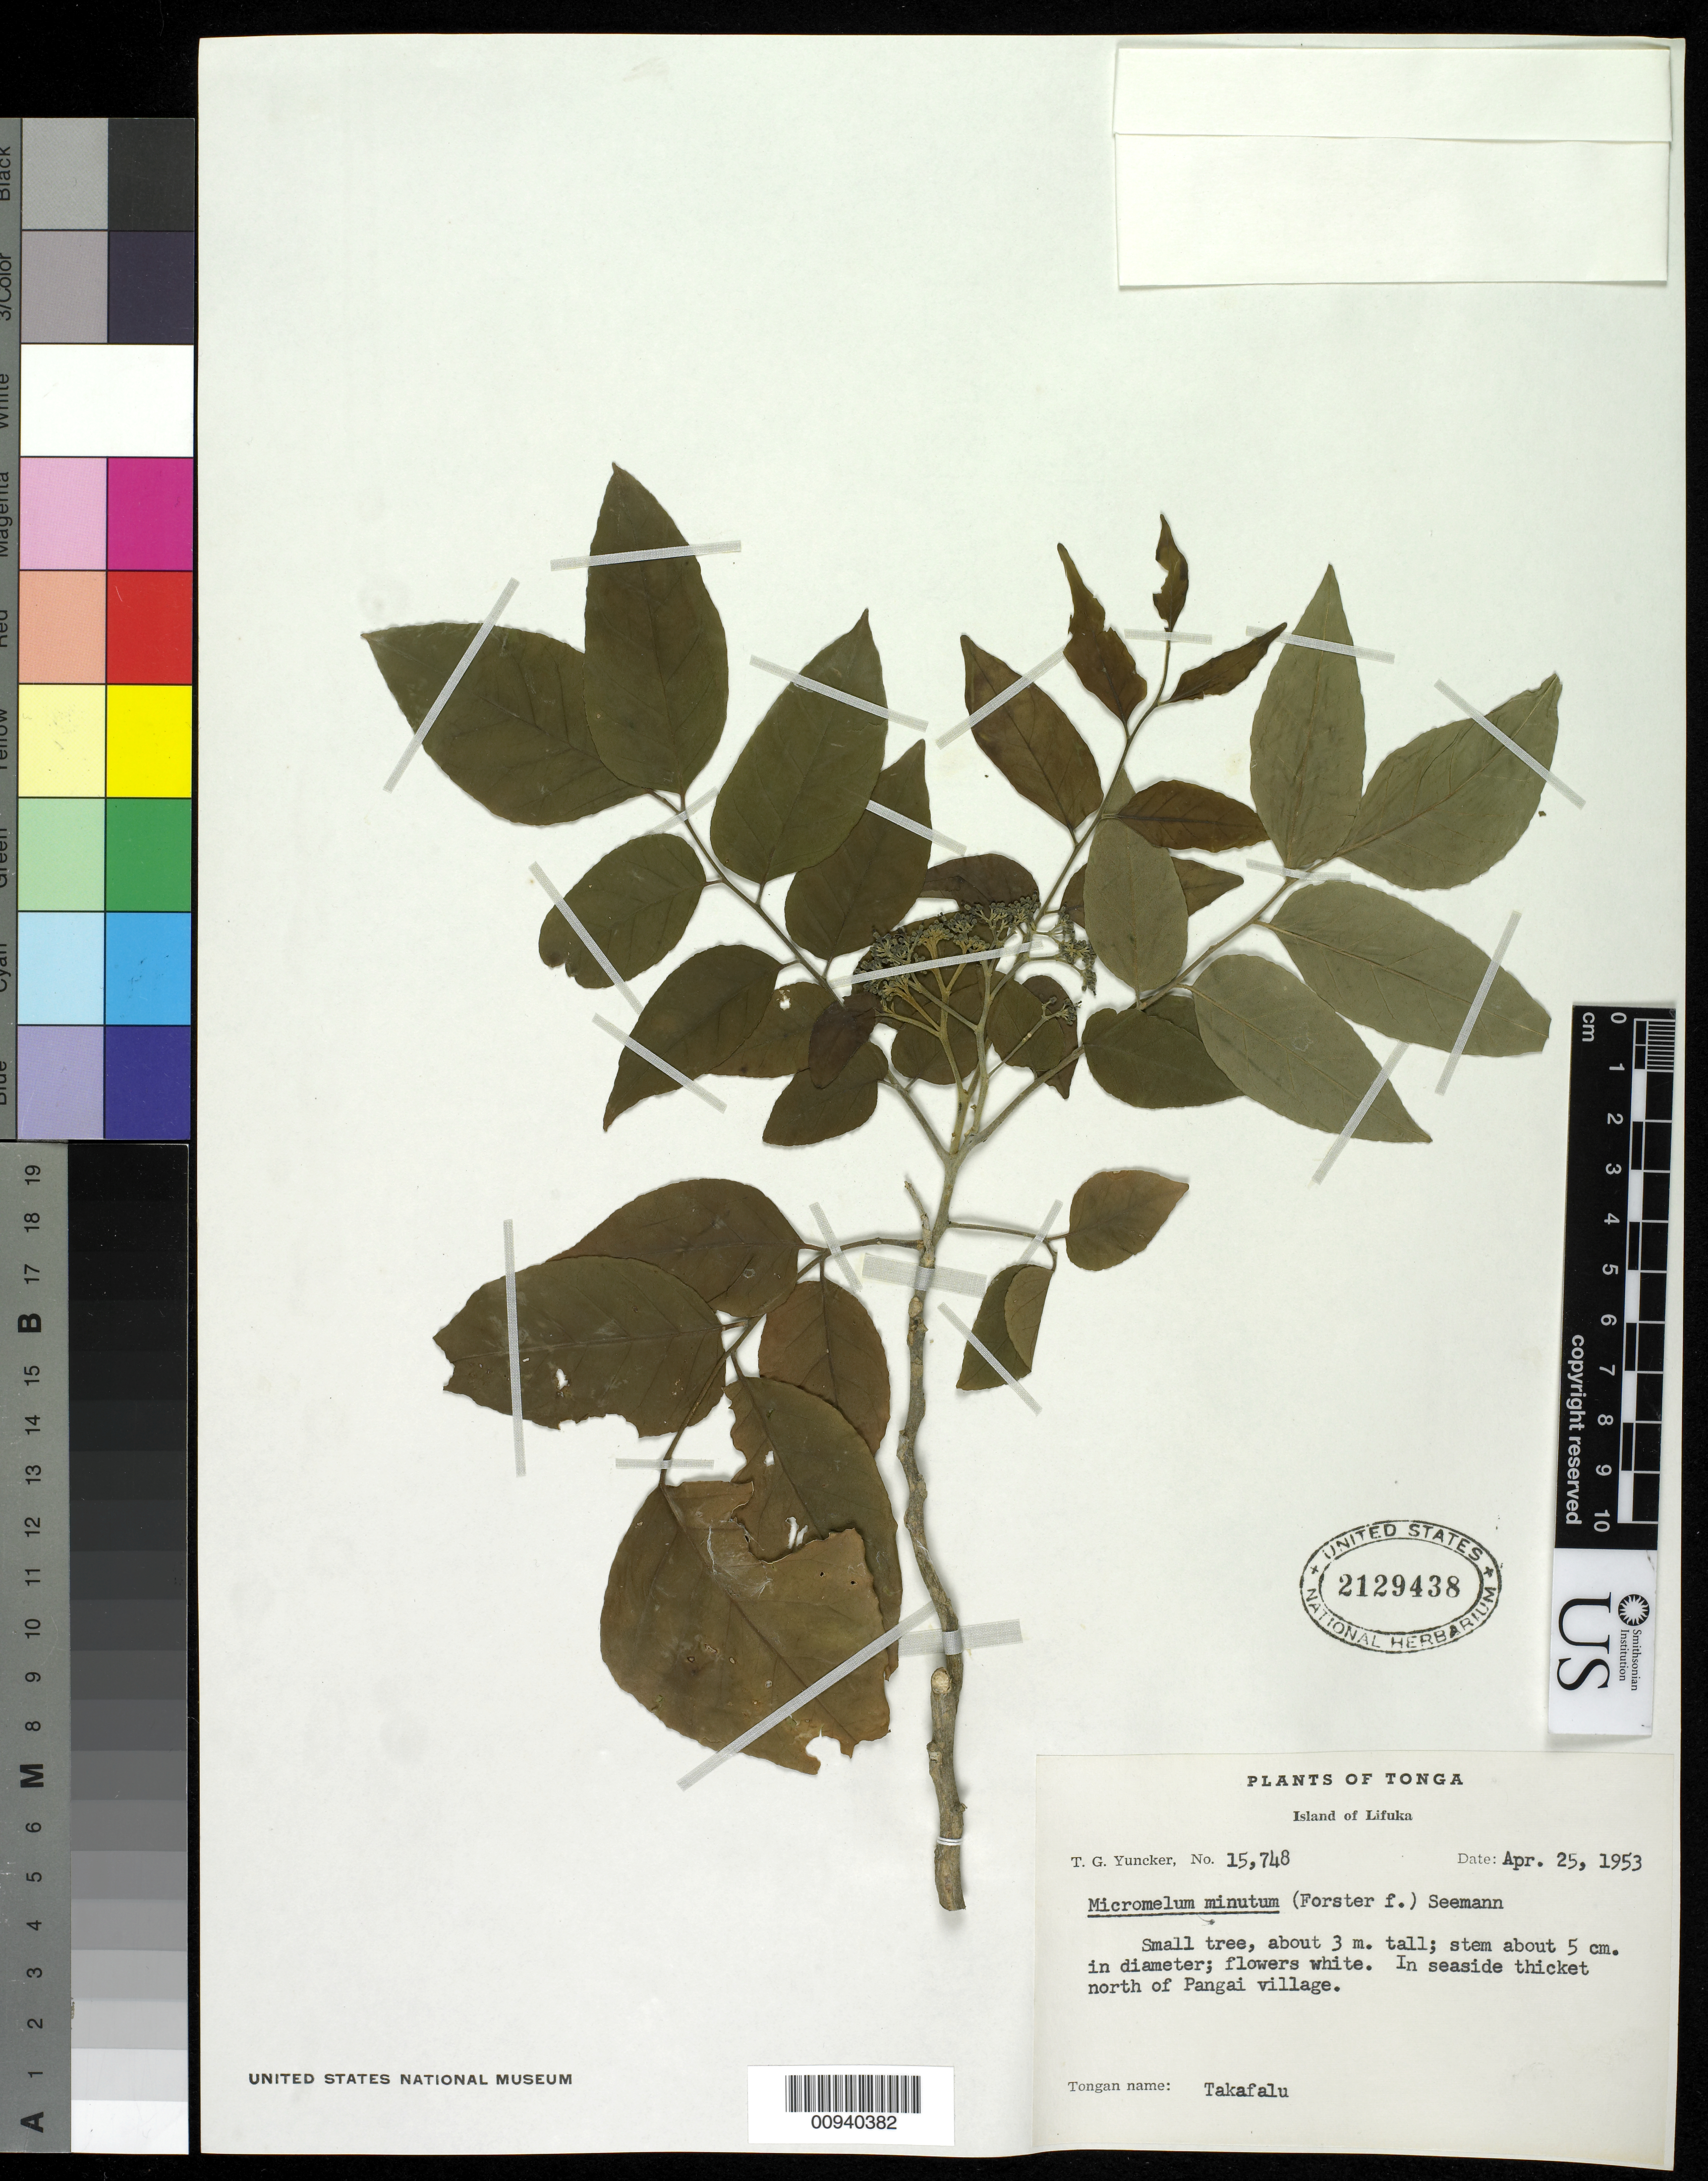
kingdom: Plantae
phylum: Tracheophyta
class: Magnoliopsida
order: Sapindales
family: Rutaceae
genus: Micromelum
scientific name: Micromelum minutum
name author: (G. Forst.) Wight & Arn.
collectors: T. G. Yuncker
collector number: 15748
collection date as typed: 25 Apr 1953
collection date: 1953-04-25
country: Tonga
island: Lifuka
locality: North of Pangai village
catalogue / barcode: US 2129438